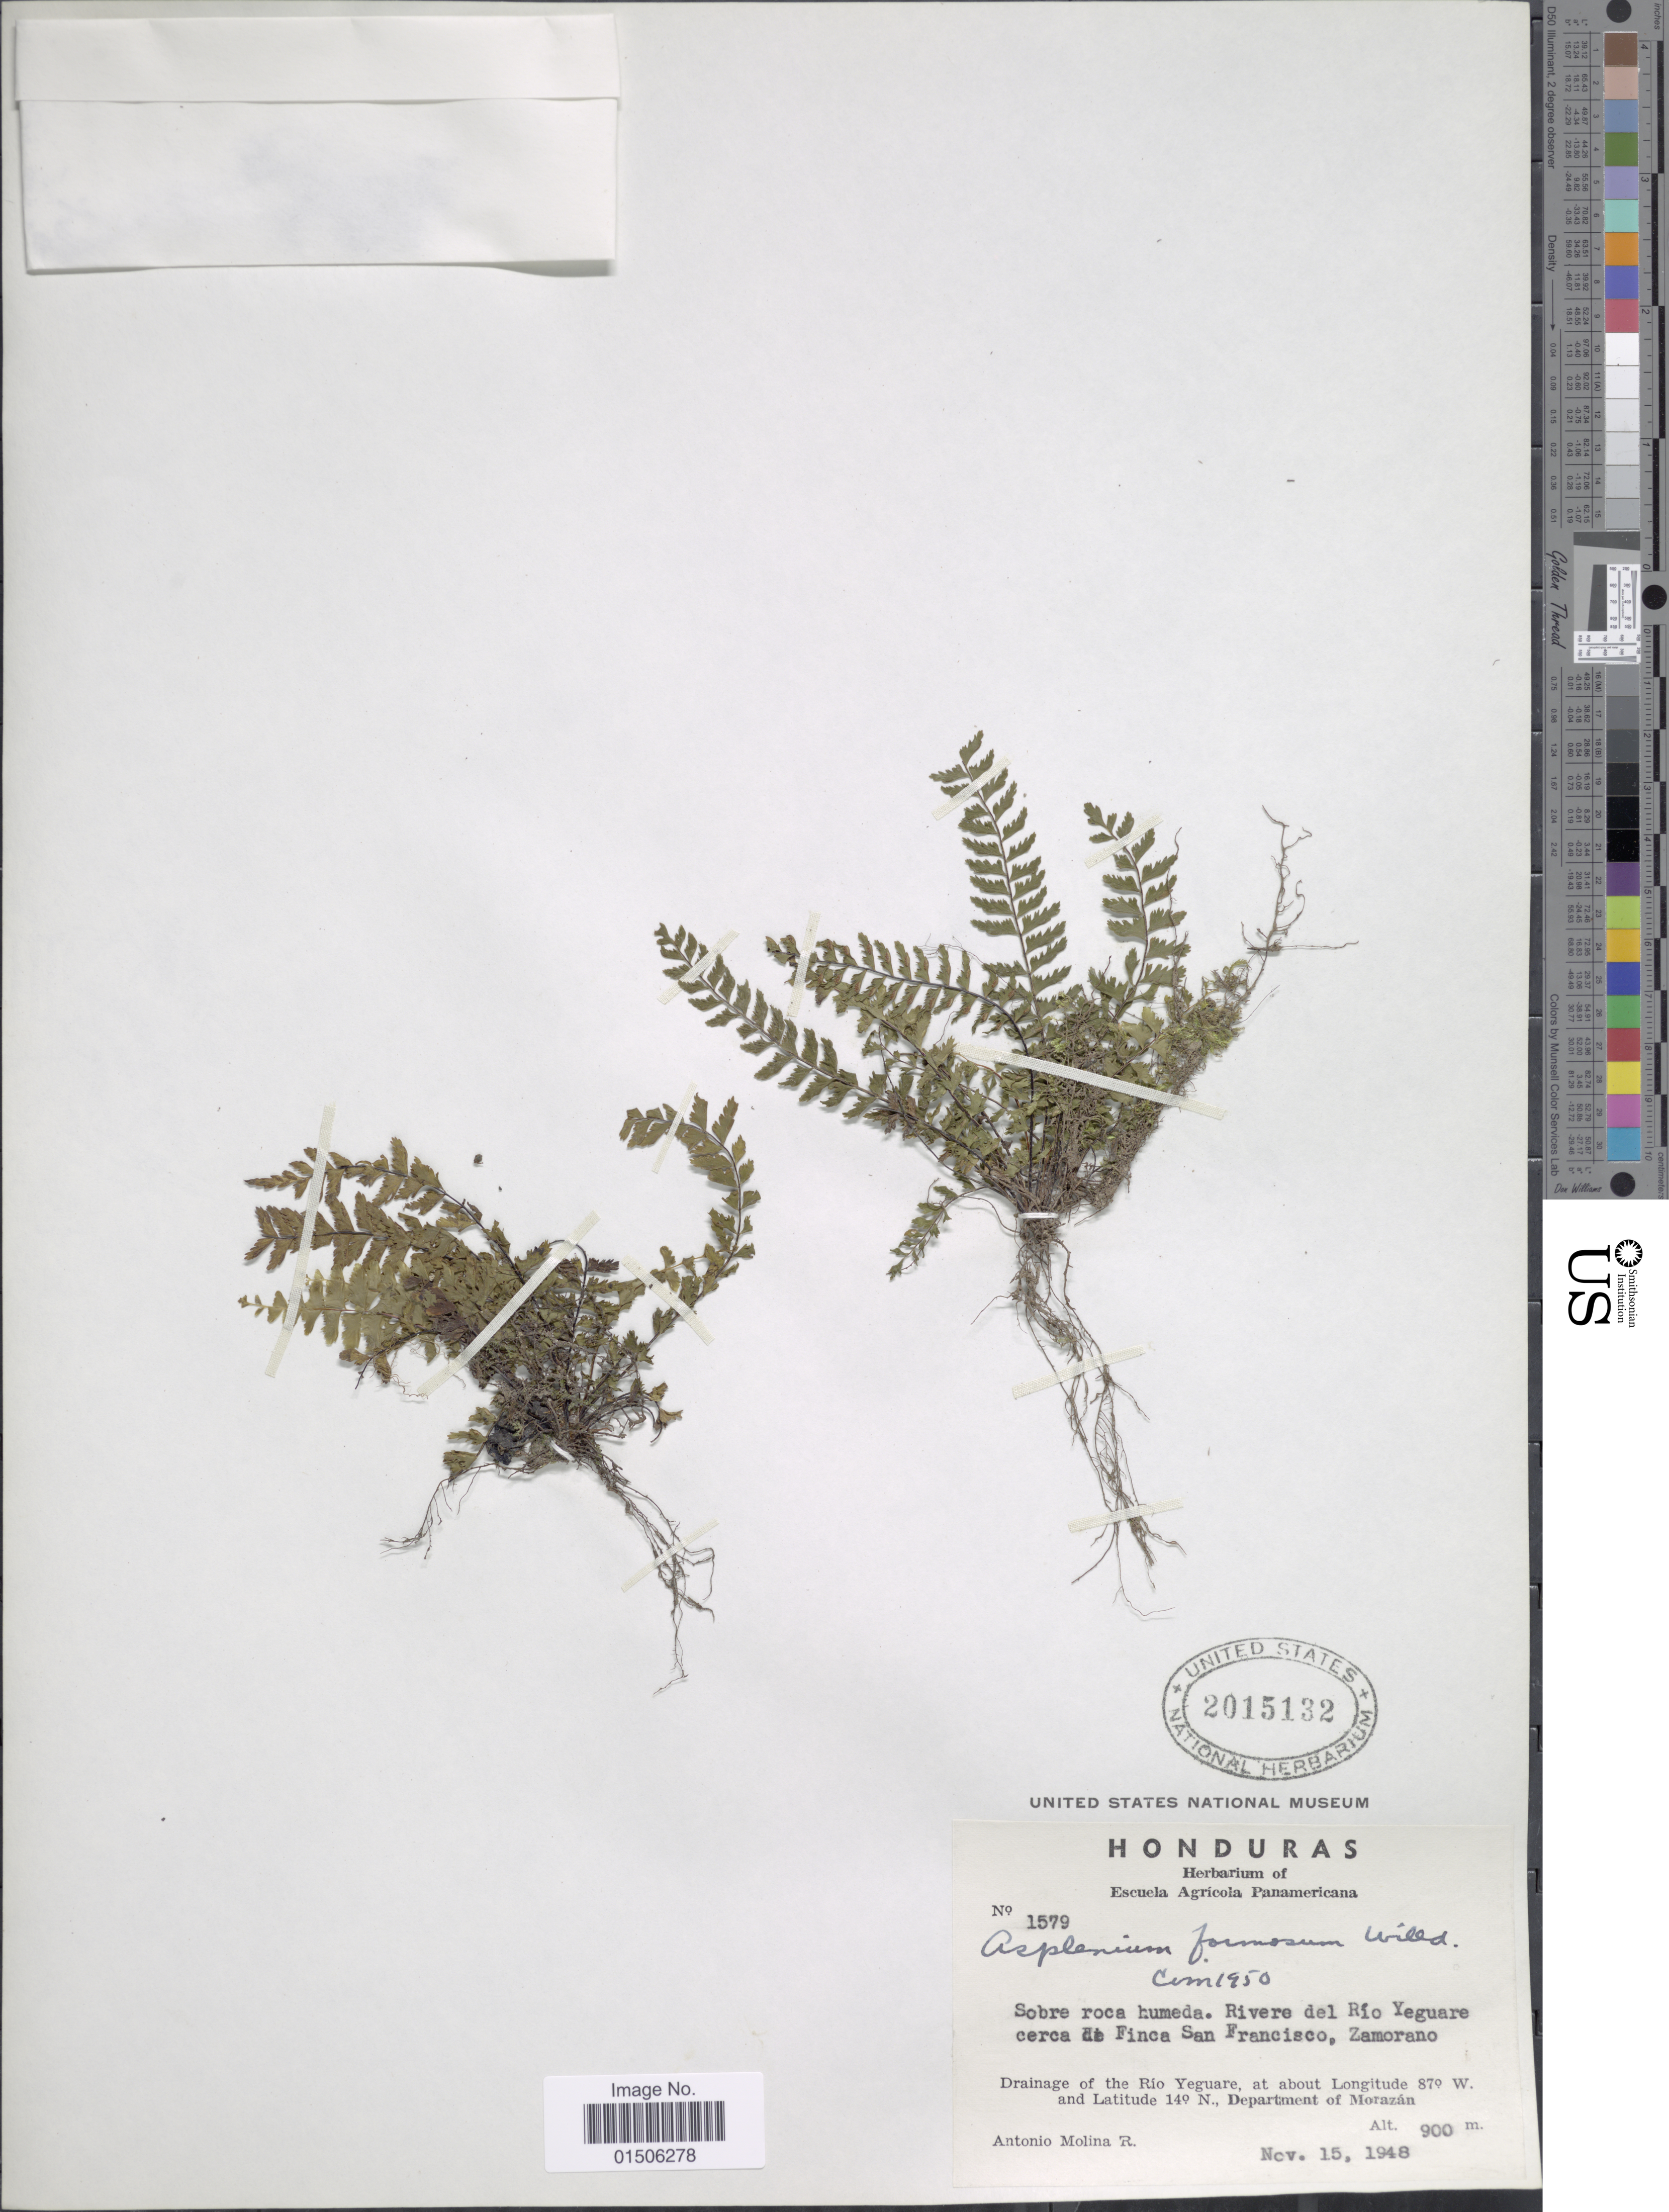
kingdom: Plantae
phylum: Tracheophyta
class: Polypodiopsida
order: Polypodiales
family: Aspleniaceae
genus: Asplenium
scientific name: Asplenium formosum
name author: Willd.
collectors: A. Molina R.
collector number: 1579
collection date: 1948-11-15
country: Honduras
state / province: Fco. Morazán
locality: Rivere del Río Yeguare cerca de Finca San Francisco, Zamorano, Drainage of the Rio Yeguare,Department of Morazán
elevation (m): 900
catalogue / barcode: US 2015132